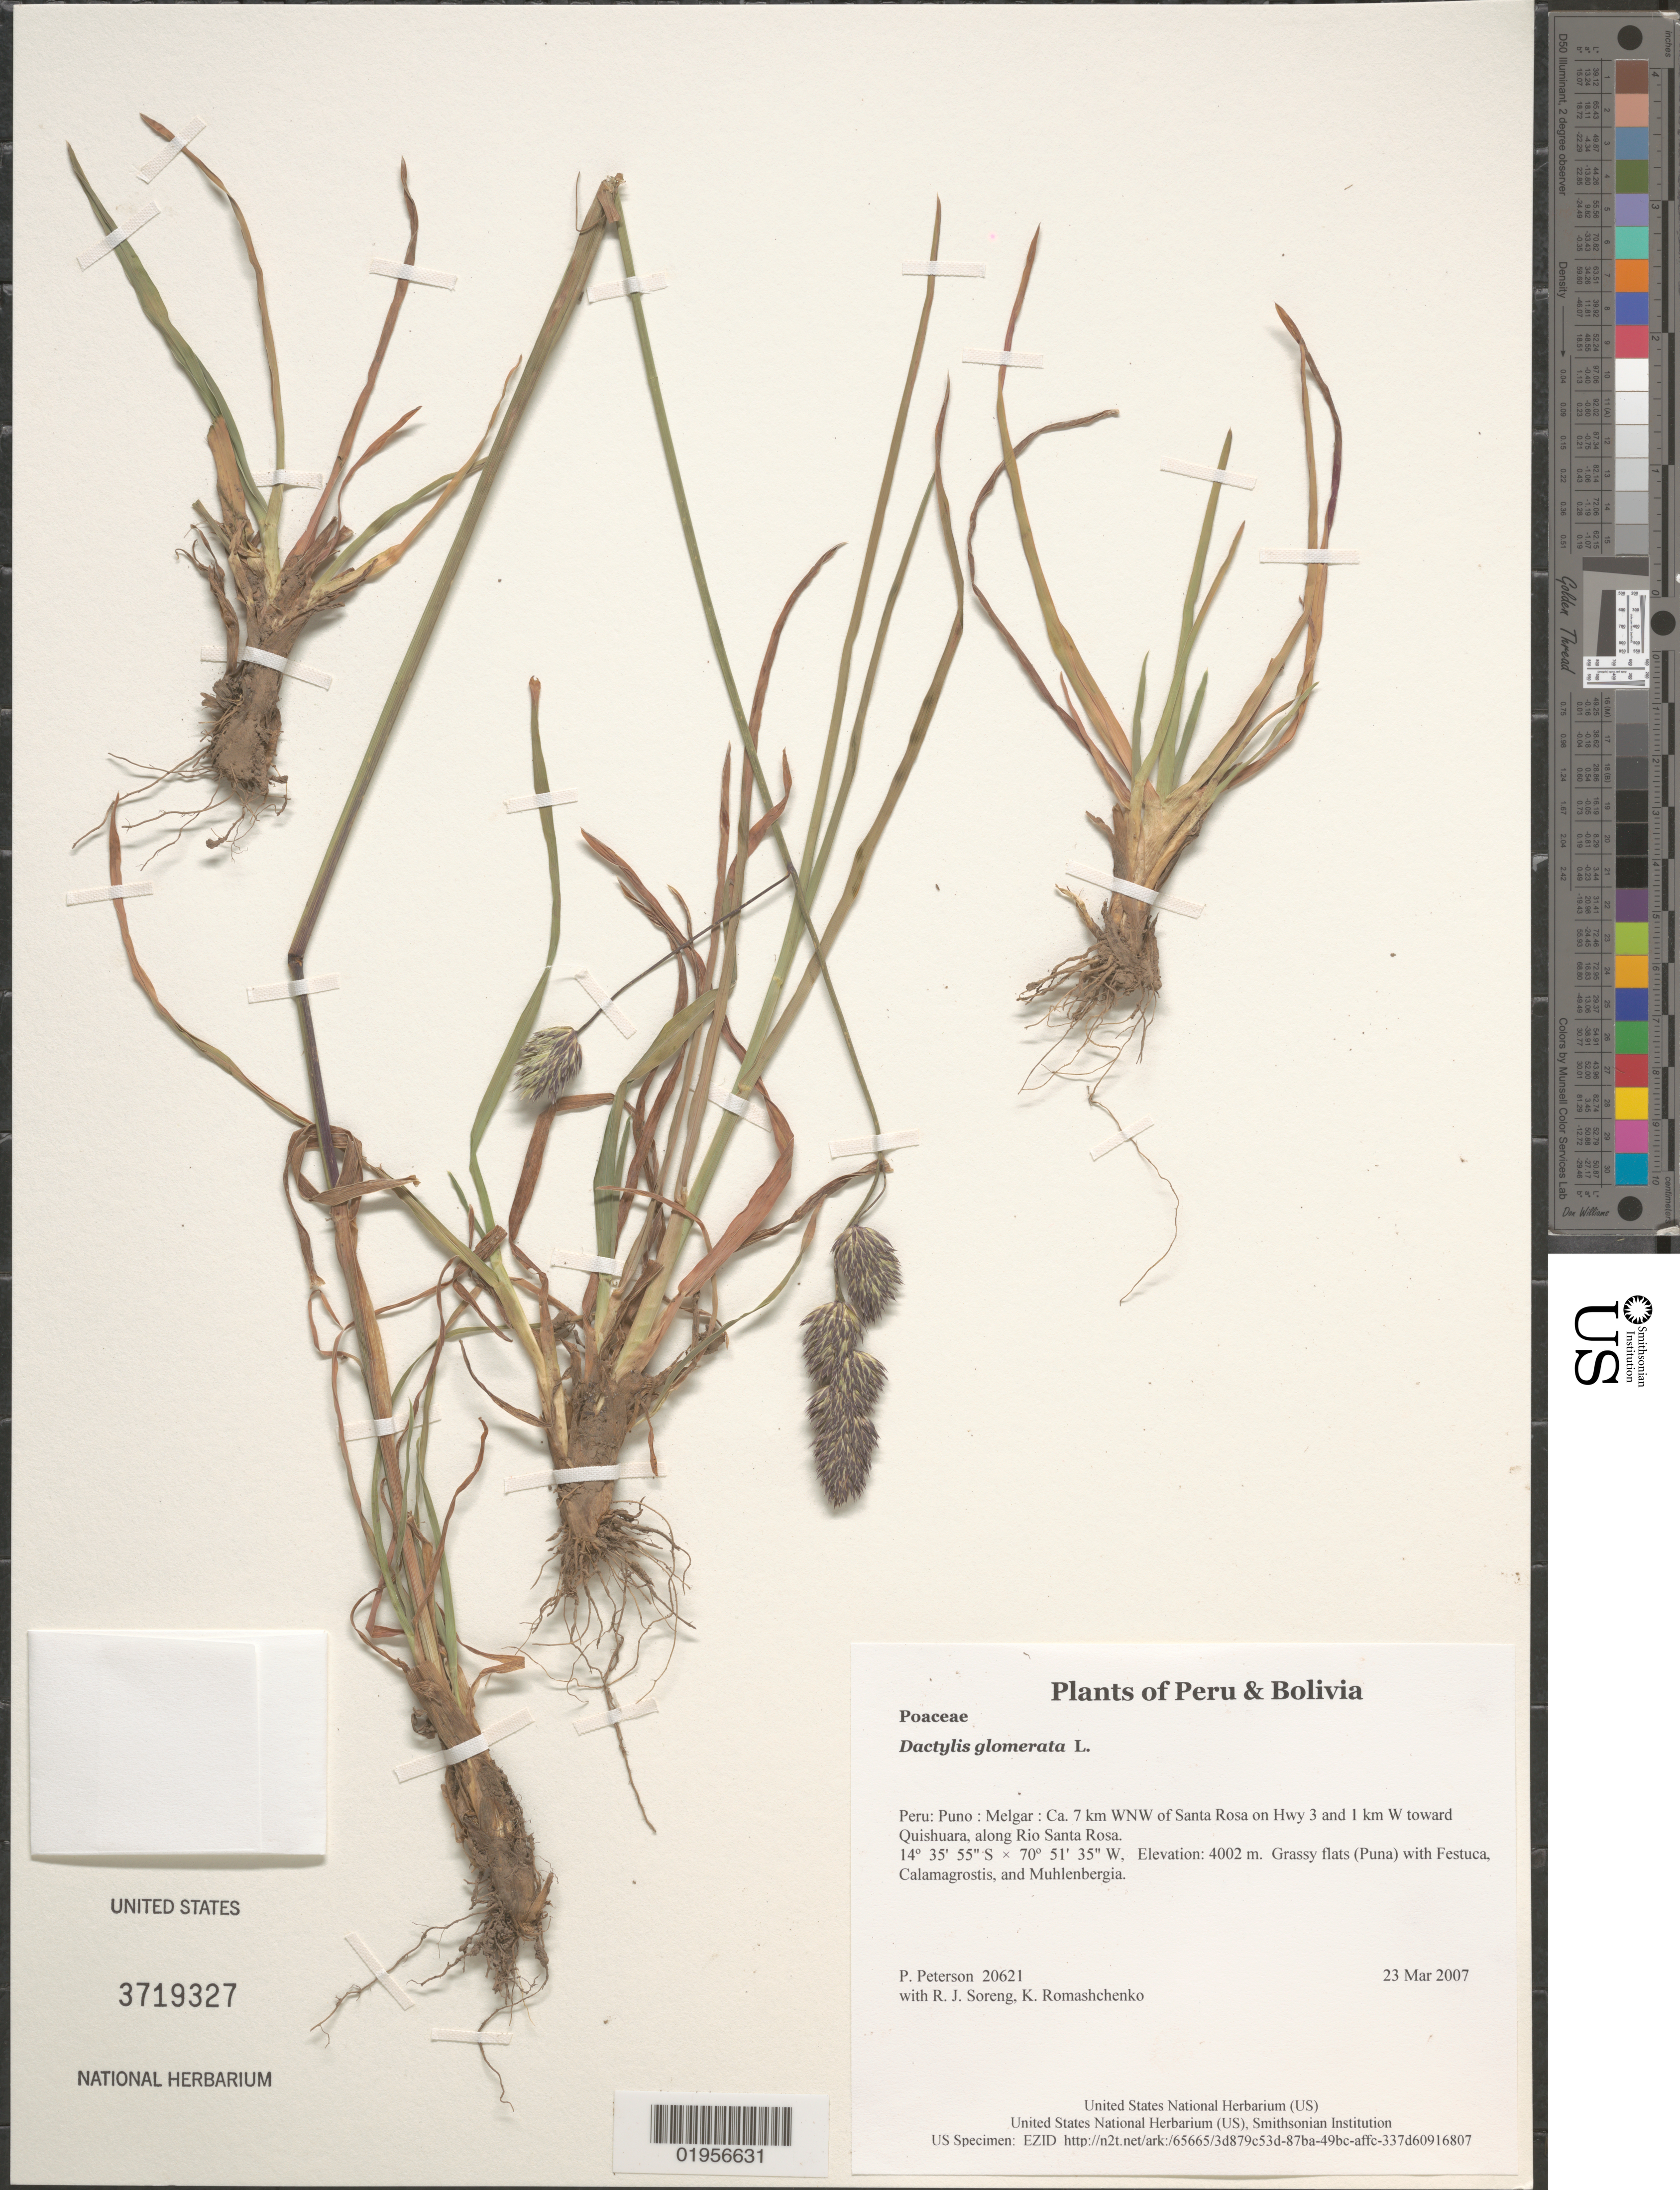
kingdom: Plantae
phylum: Tracheophyta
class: Liliopsida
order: Poales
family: Poaceae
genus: Dactylis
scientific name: Dactylis glomerata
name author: L.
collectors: P. M. Peterson, R. J. Soreng & K. Romashchenko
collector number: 20621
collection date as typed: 23 Mar 2007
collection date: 2007-03-23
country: Peru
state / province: Puno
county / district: Melgar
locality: Ca. 7 km WNW of Santa Rosa on Hwy 3 and 1 km W toward Quishuara, along Rio Santa Rosa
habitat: Grassy flats (Puna) with Festuca, Calamagrostis, and Muhlenbergia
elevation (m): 4002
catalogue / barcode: US 3719327